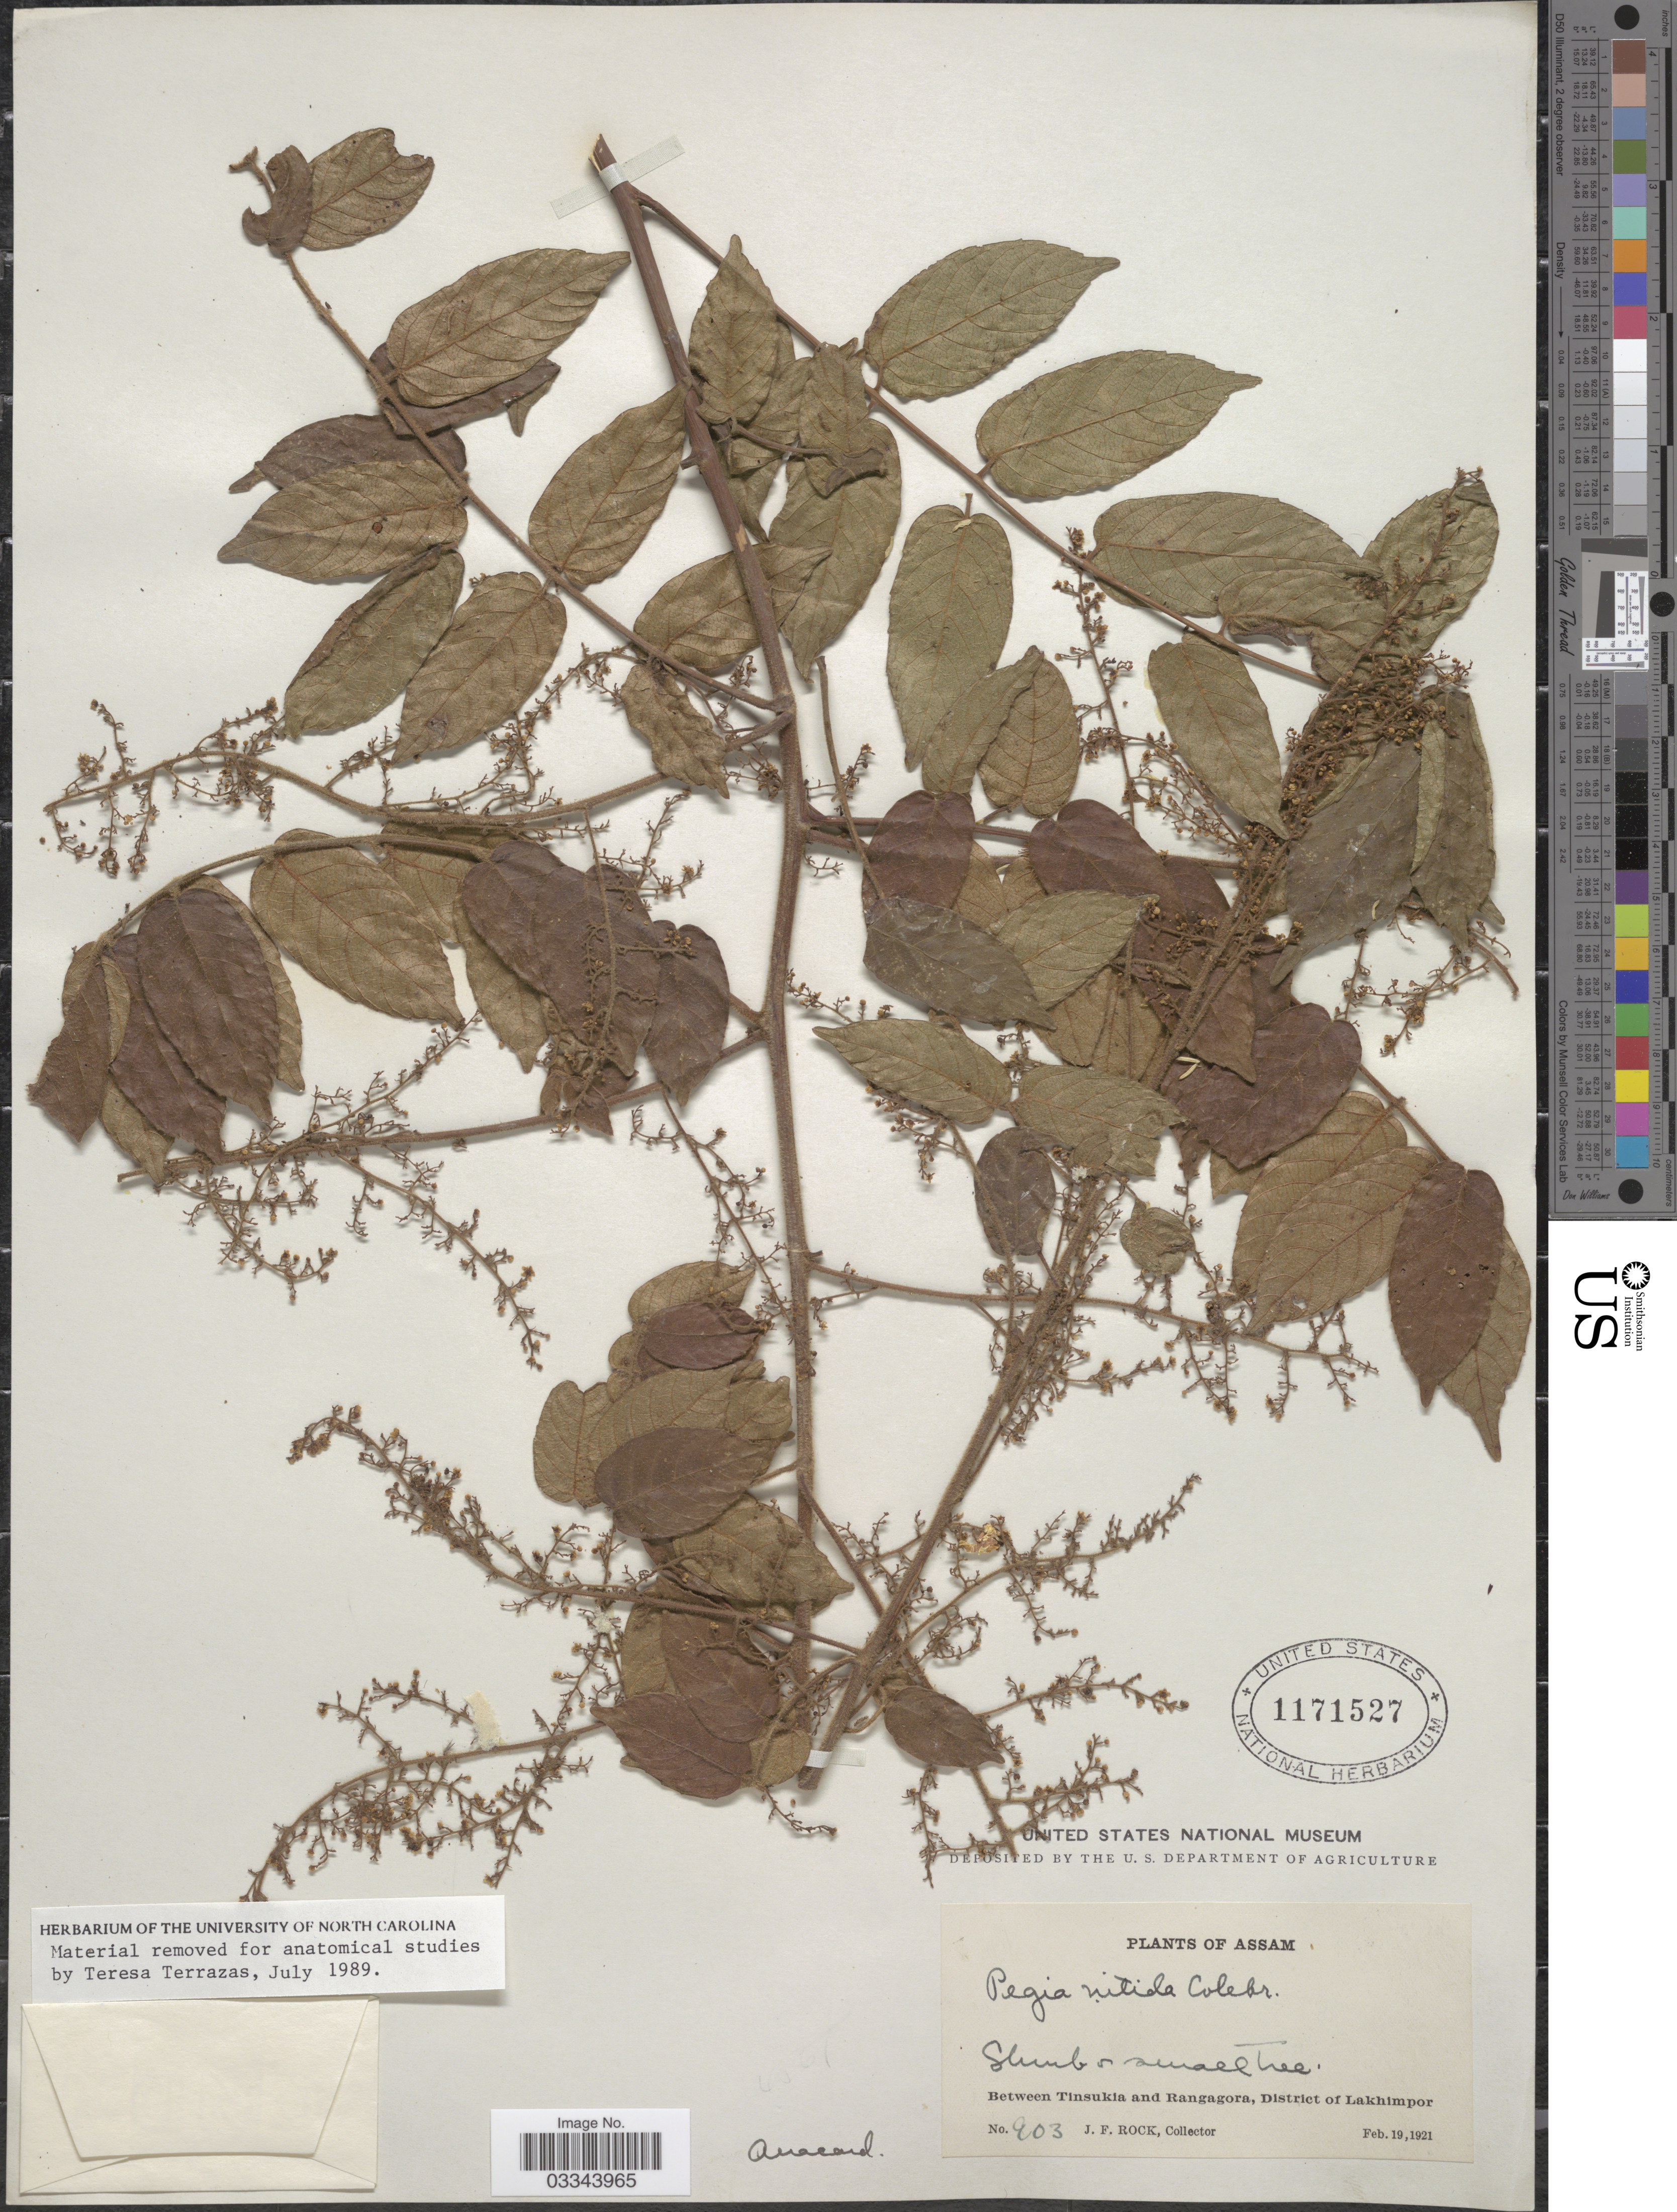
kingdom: Plantae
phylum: Tracheophyta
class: Magnoliopsida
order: Sapindales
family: Anacardiaceae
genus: Pegia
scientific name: Pegia nitida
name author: Colebr.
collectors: J. Rock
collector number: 903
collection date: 1921-02-19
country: India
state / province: Assam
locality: Between Tinsukia and Rangagora, District of Lakhimpor.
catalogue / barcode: US 1171527